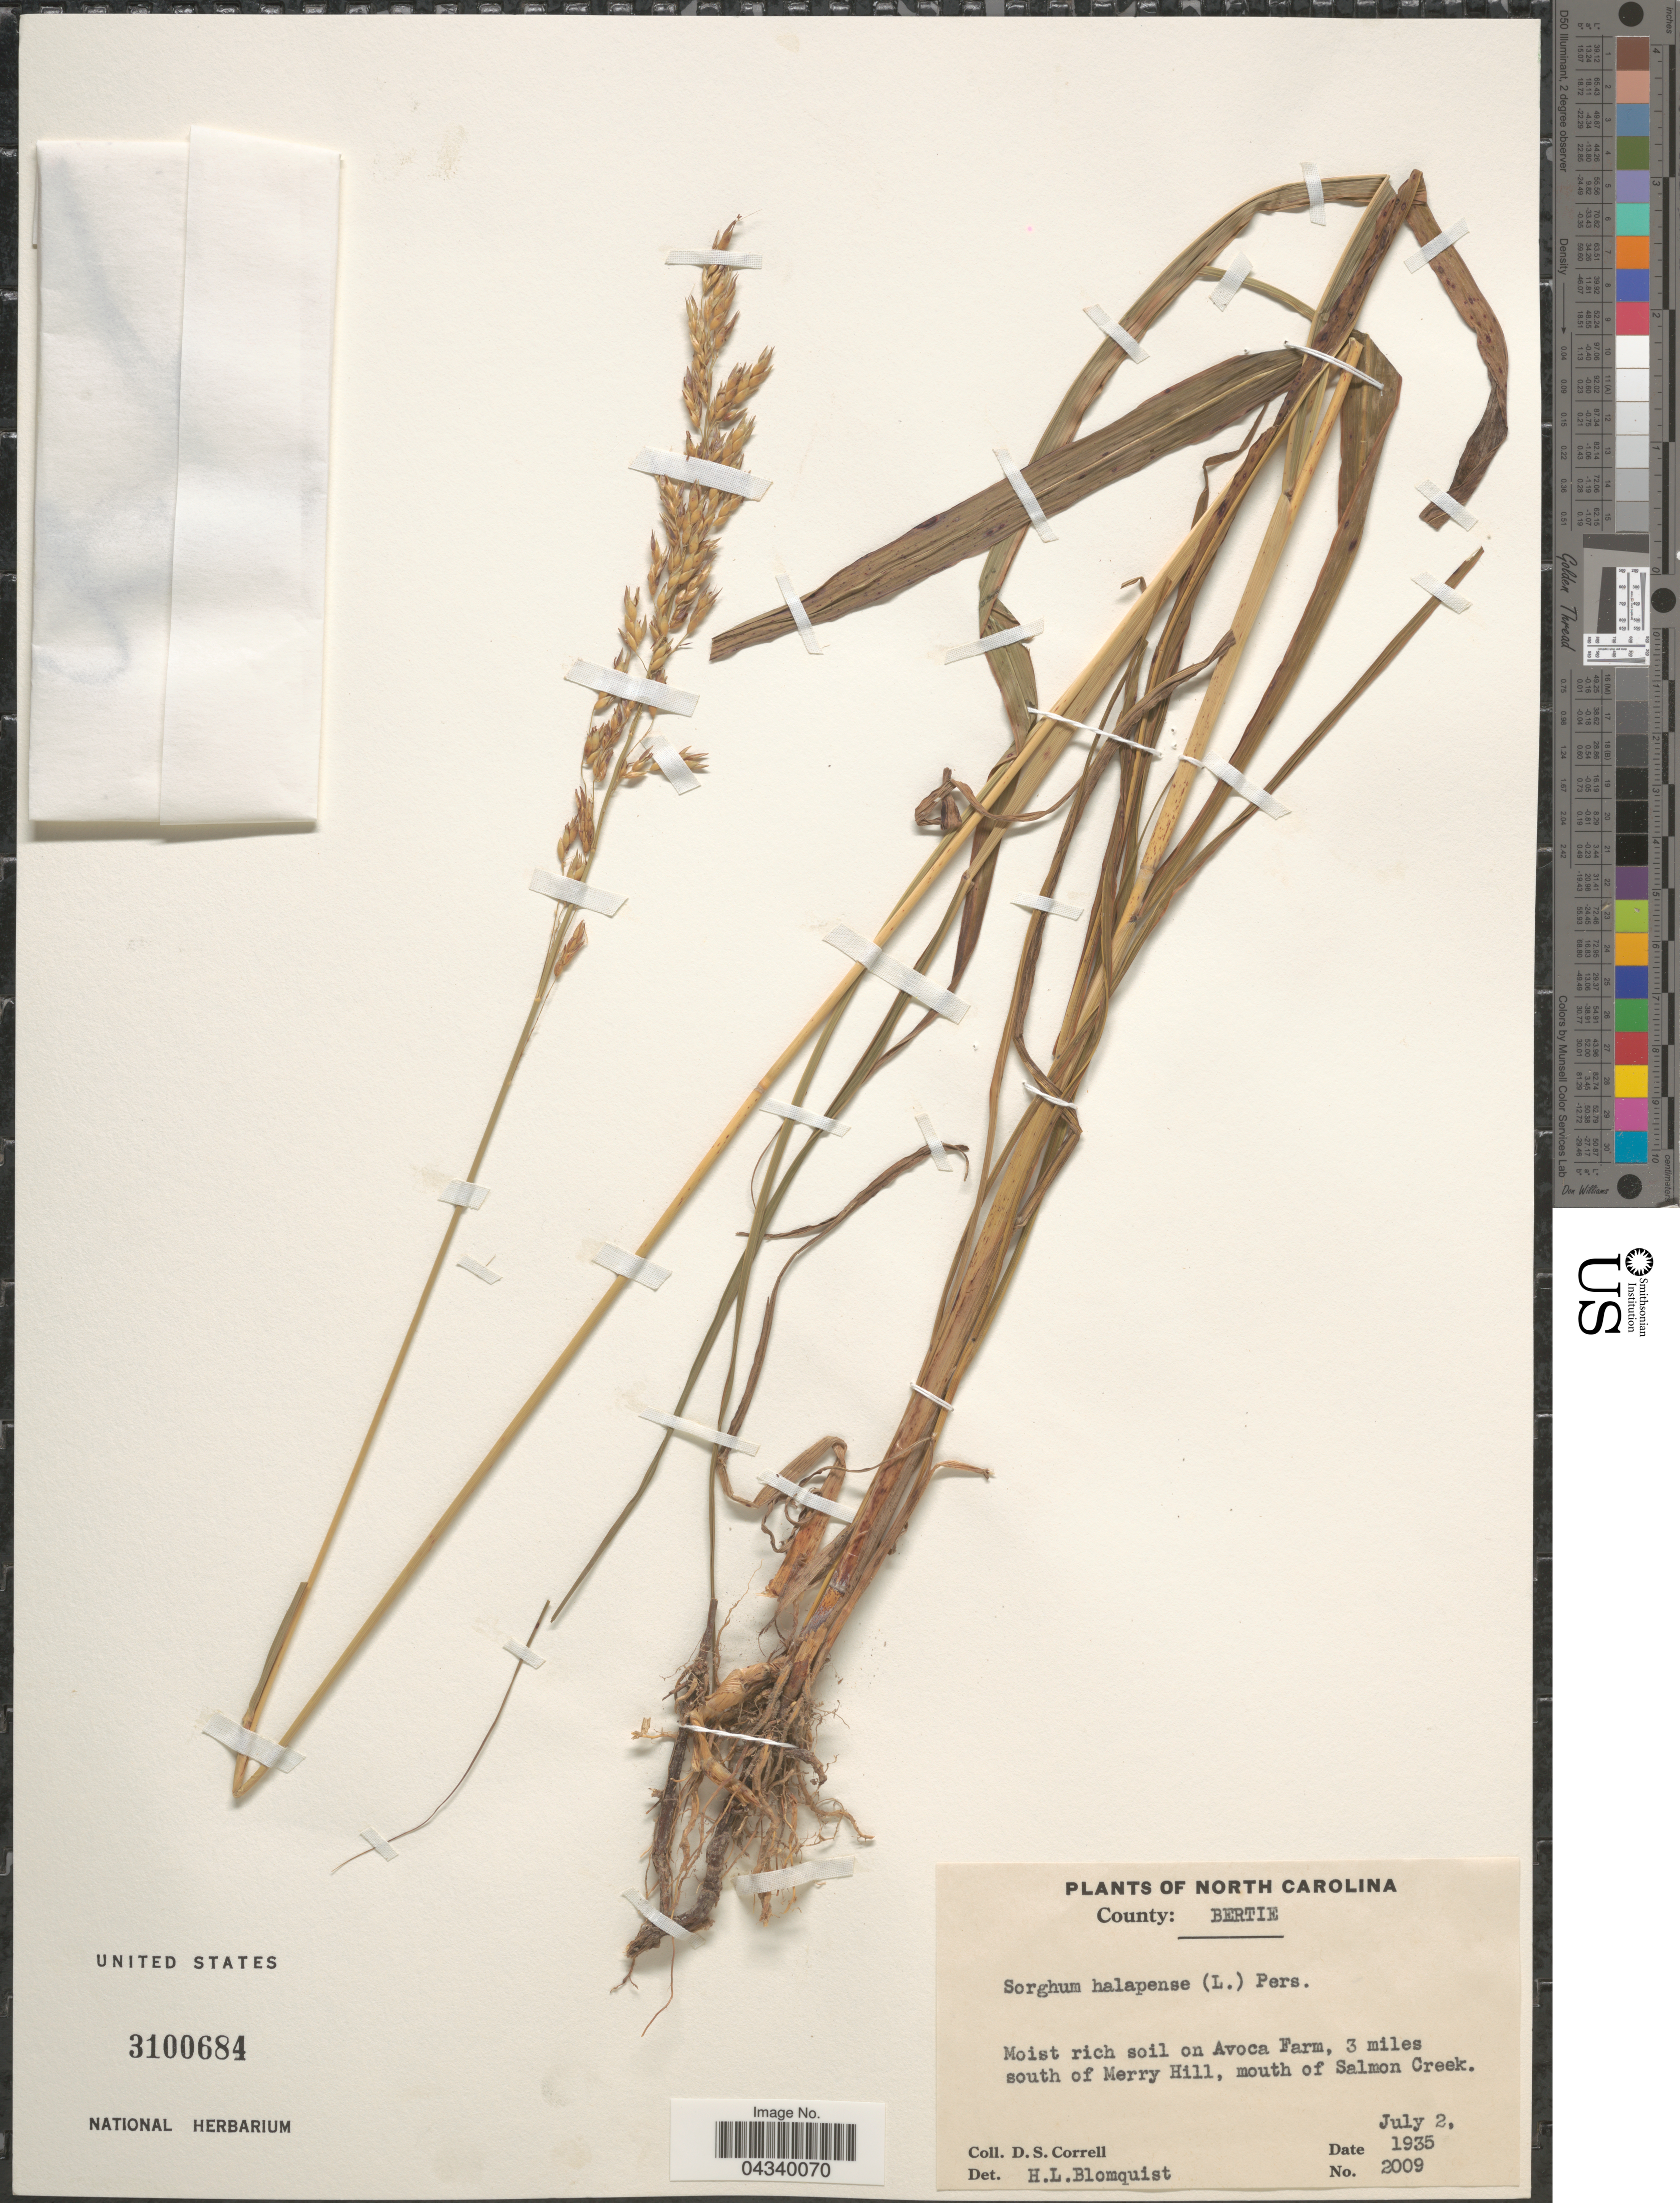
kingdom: Plantae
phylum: Tracheophyta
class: Liliopsida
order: Poales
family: Poaceae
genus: Sorghum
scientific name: Sorghum halepense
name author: (L.) Pers.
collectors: D. S. Correll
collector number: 2009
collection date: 1935-07-02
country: United States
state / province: North Carolina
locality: County: Bertie. Moist rich soil on Avoca Farm, 3 miles south of Merry Hill, mouth of Salmon Creek.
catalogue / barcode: US 3100684